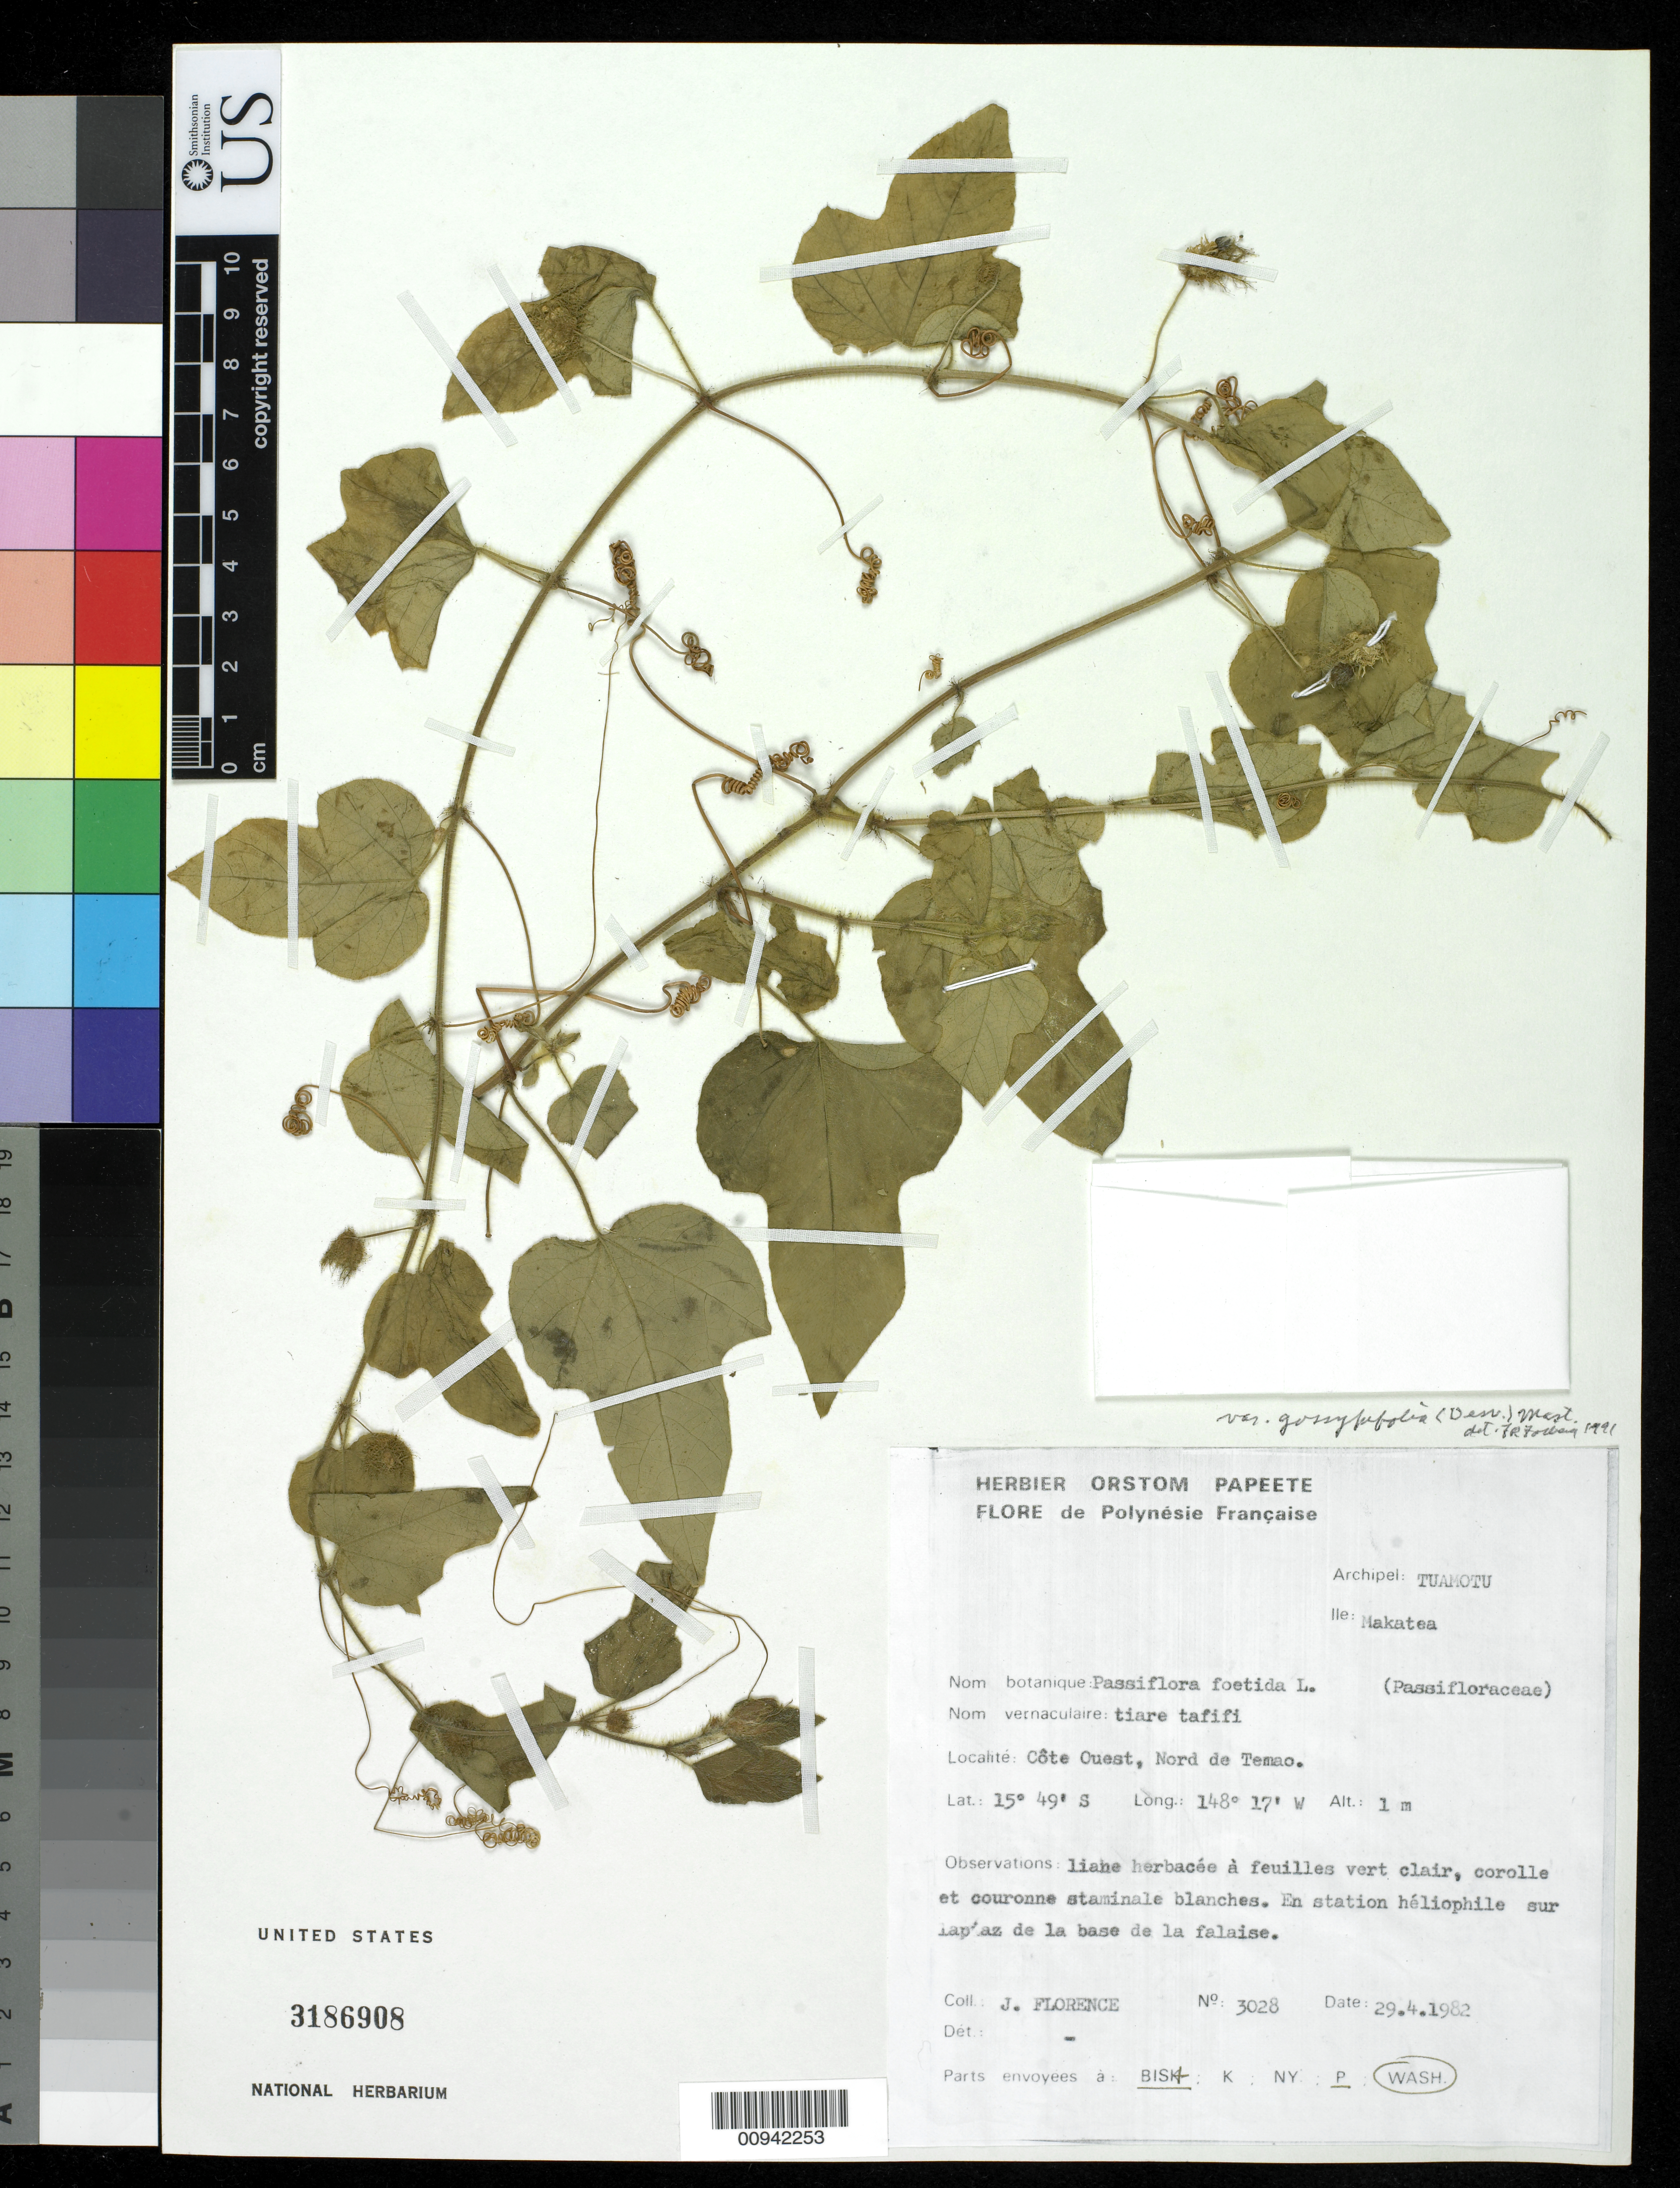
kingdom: Plantae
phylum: Tracheophyta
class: Magnoliopsida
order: Malpighiales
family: Passifloraceae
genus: Passiflora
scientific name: Passiflora foetida var. gossypiifolia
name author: (Desv.) Mast.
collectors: J. Florence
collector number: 3028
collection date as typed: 29 Apr 1982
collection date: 1982-04-29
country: French Polynesia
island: Makatea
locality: Cote Ouest, Nord de Temao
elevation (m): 1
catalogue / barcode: US 3186908